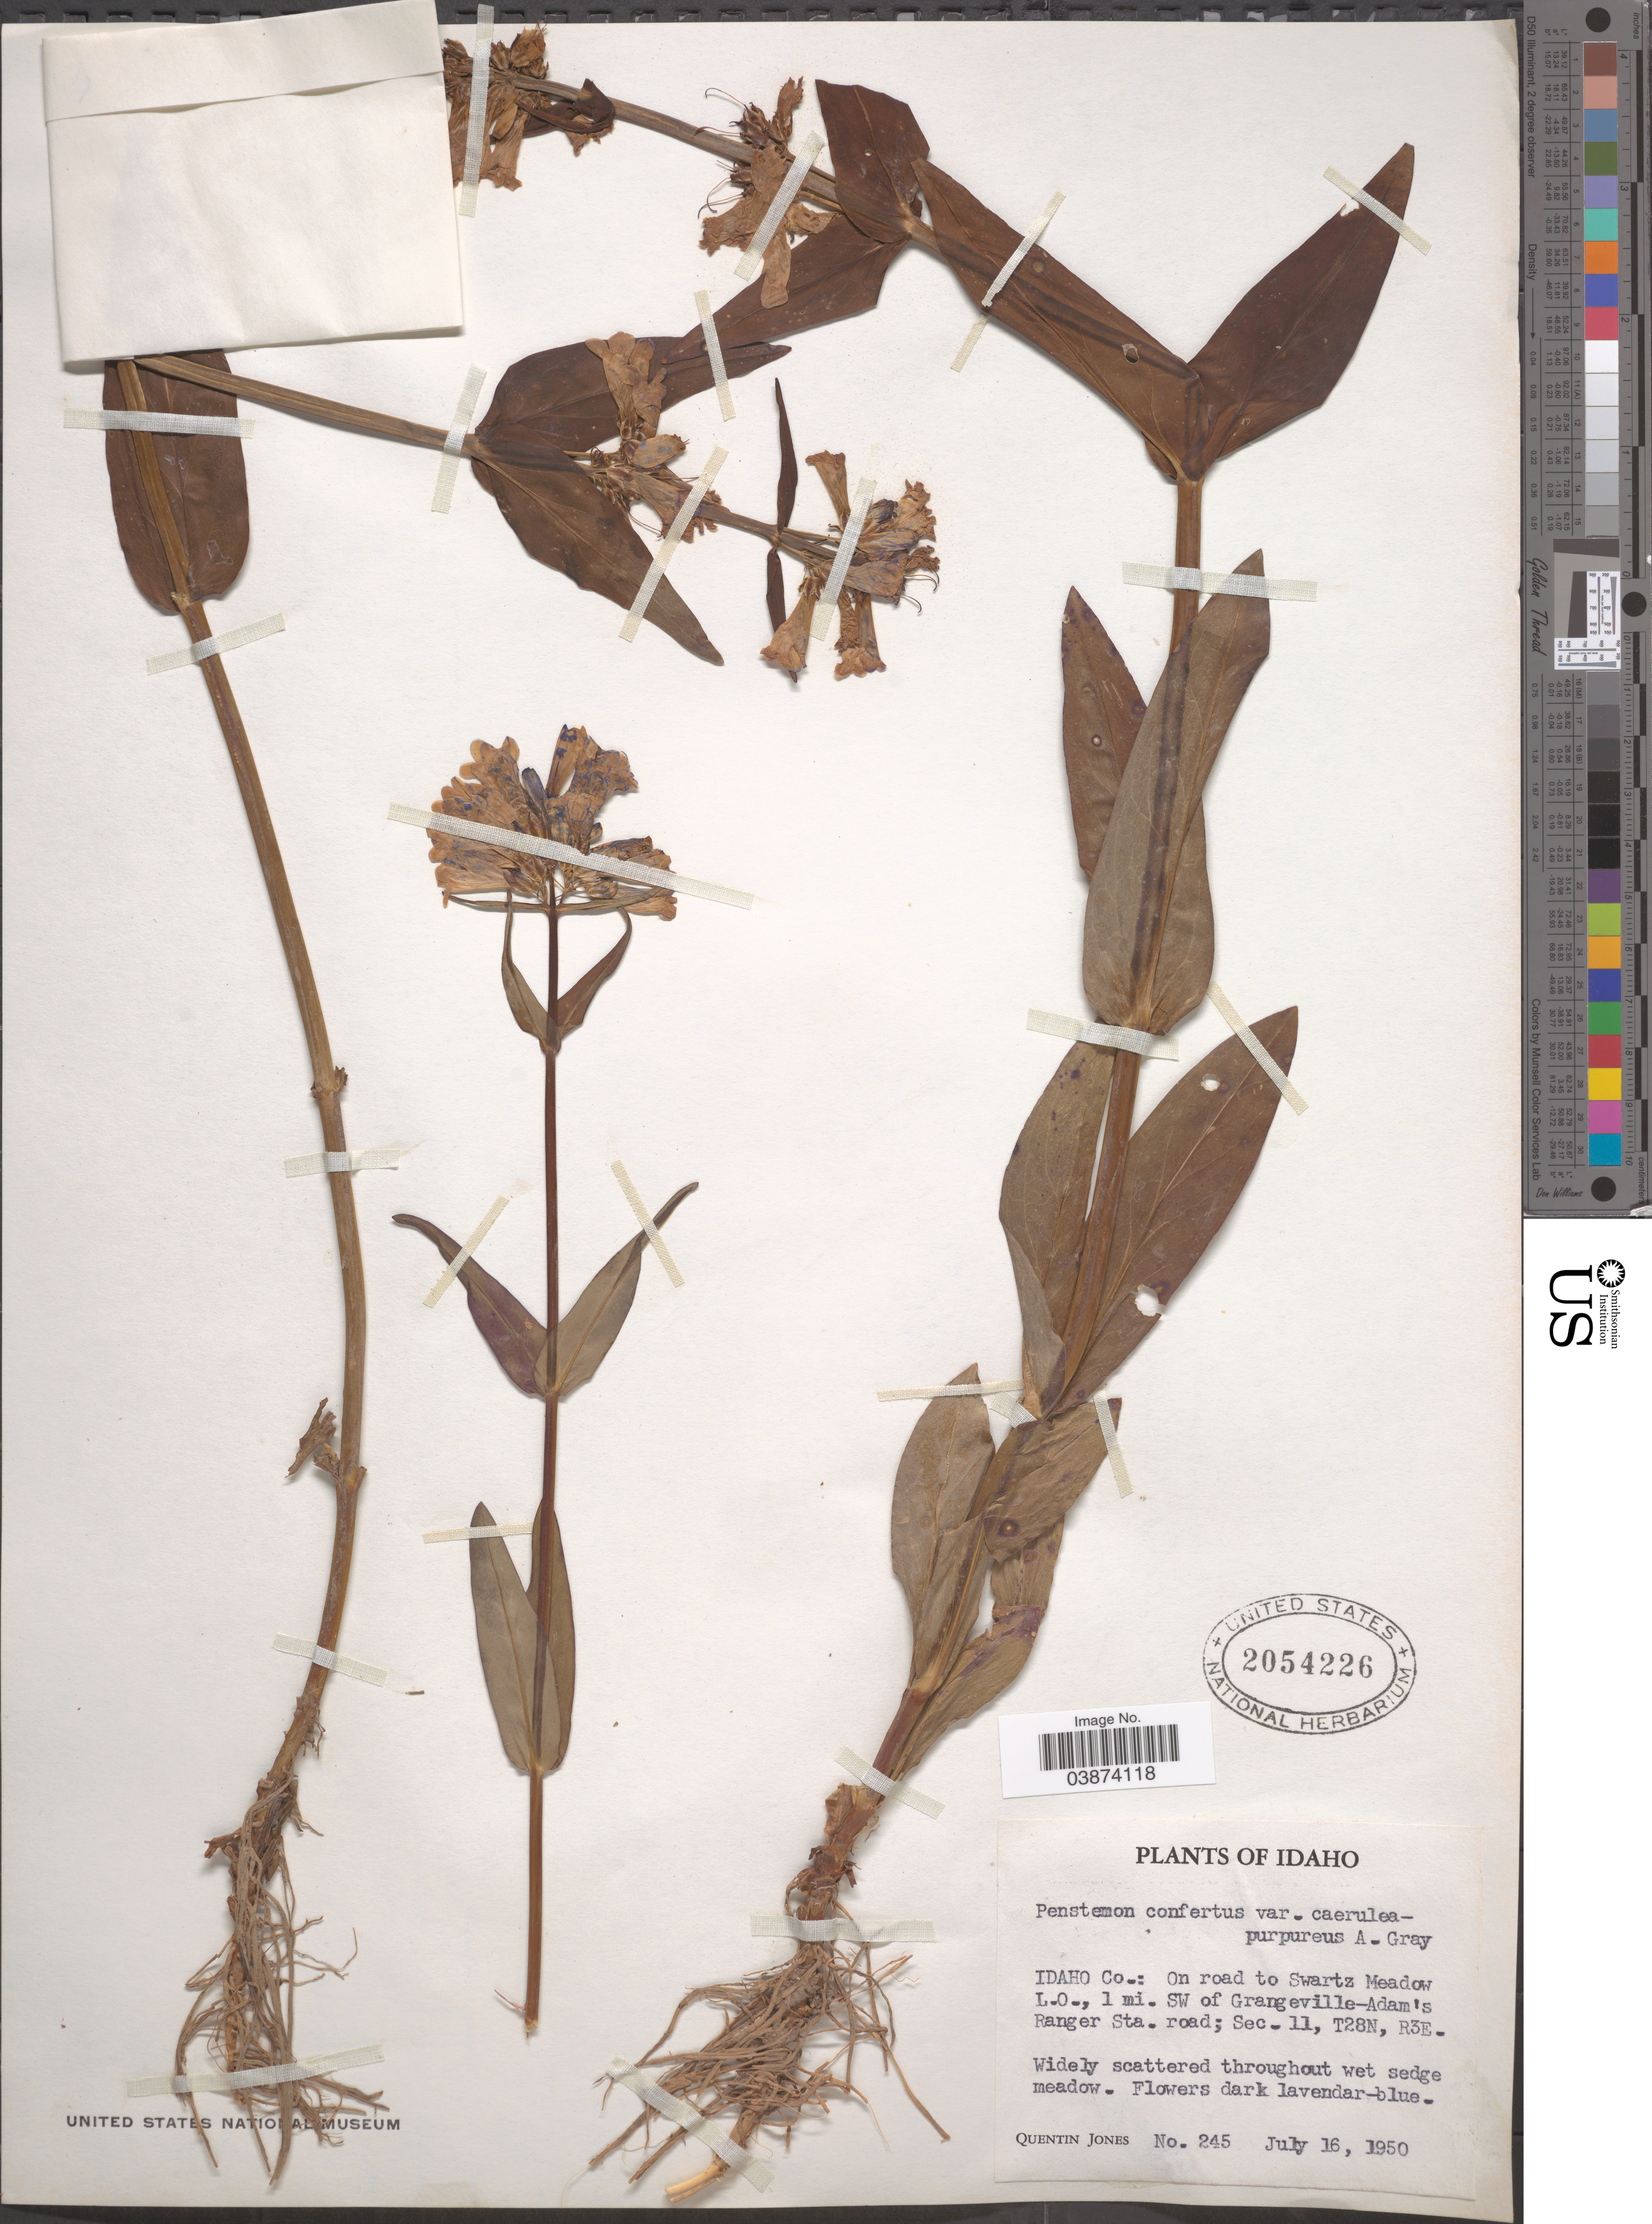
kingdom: Plantae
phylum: Tracheophyta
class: Magnoliopsida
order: Lamiales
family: Plantaginaceae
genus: Penstemon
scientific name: Penstemon confertus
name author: Douglas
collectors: Q. Jones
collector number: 245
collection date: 1950-07-16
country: United States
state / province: Idaho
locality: Idaho Co.: On road to Swartz Meadow L-O-, 1 mi. SW of Grangeville-Adam's Ranger Sta. road; Sec-11, T28N, R3E.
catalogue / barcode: US 2054226